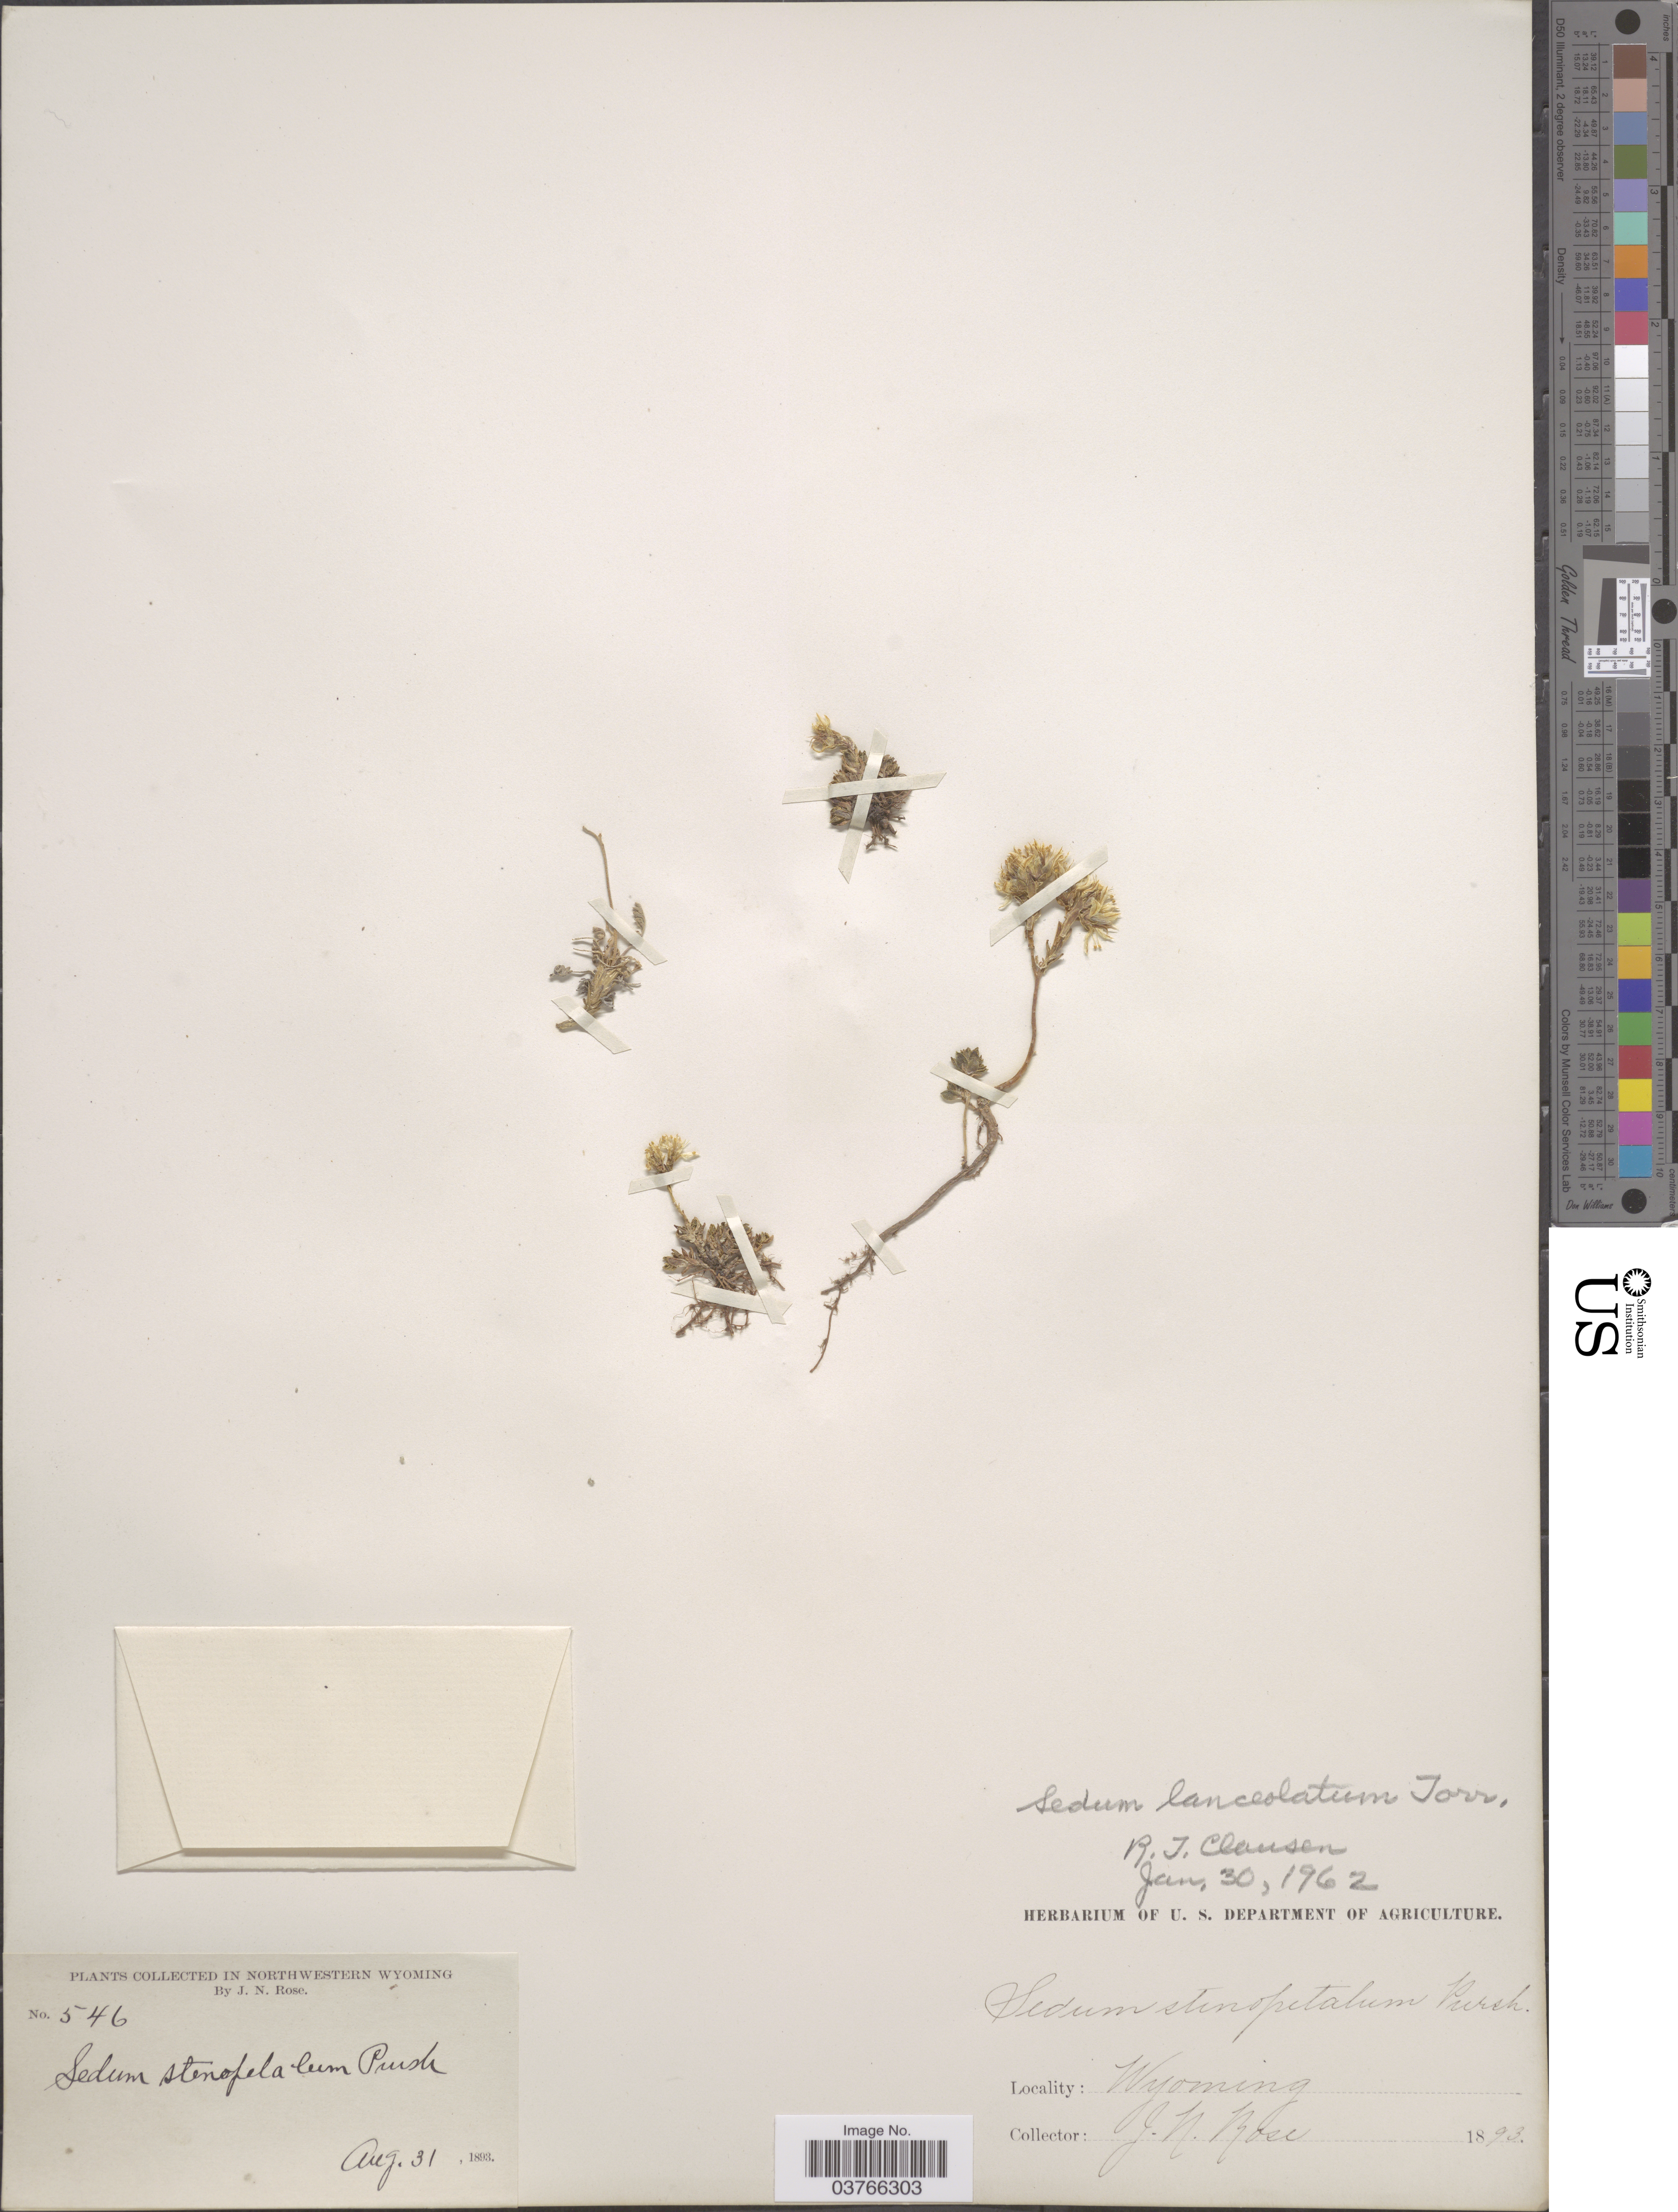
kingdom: Plantae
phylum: Tracheophyta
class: Magnoliopsida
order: Saxifragales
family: Crassulaceae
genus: Sedum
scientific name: Sedum lanceolatum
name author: Torr.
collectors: J. N. Rose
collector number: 546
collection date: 1893-08-31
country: United States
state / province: Wyoming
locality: Northwestern Wyoming.